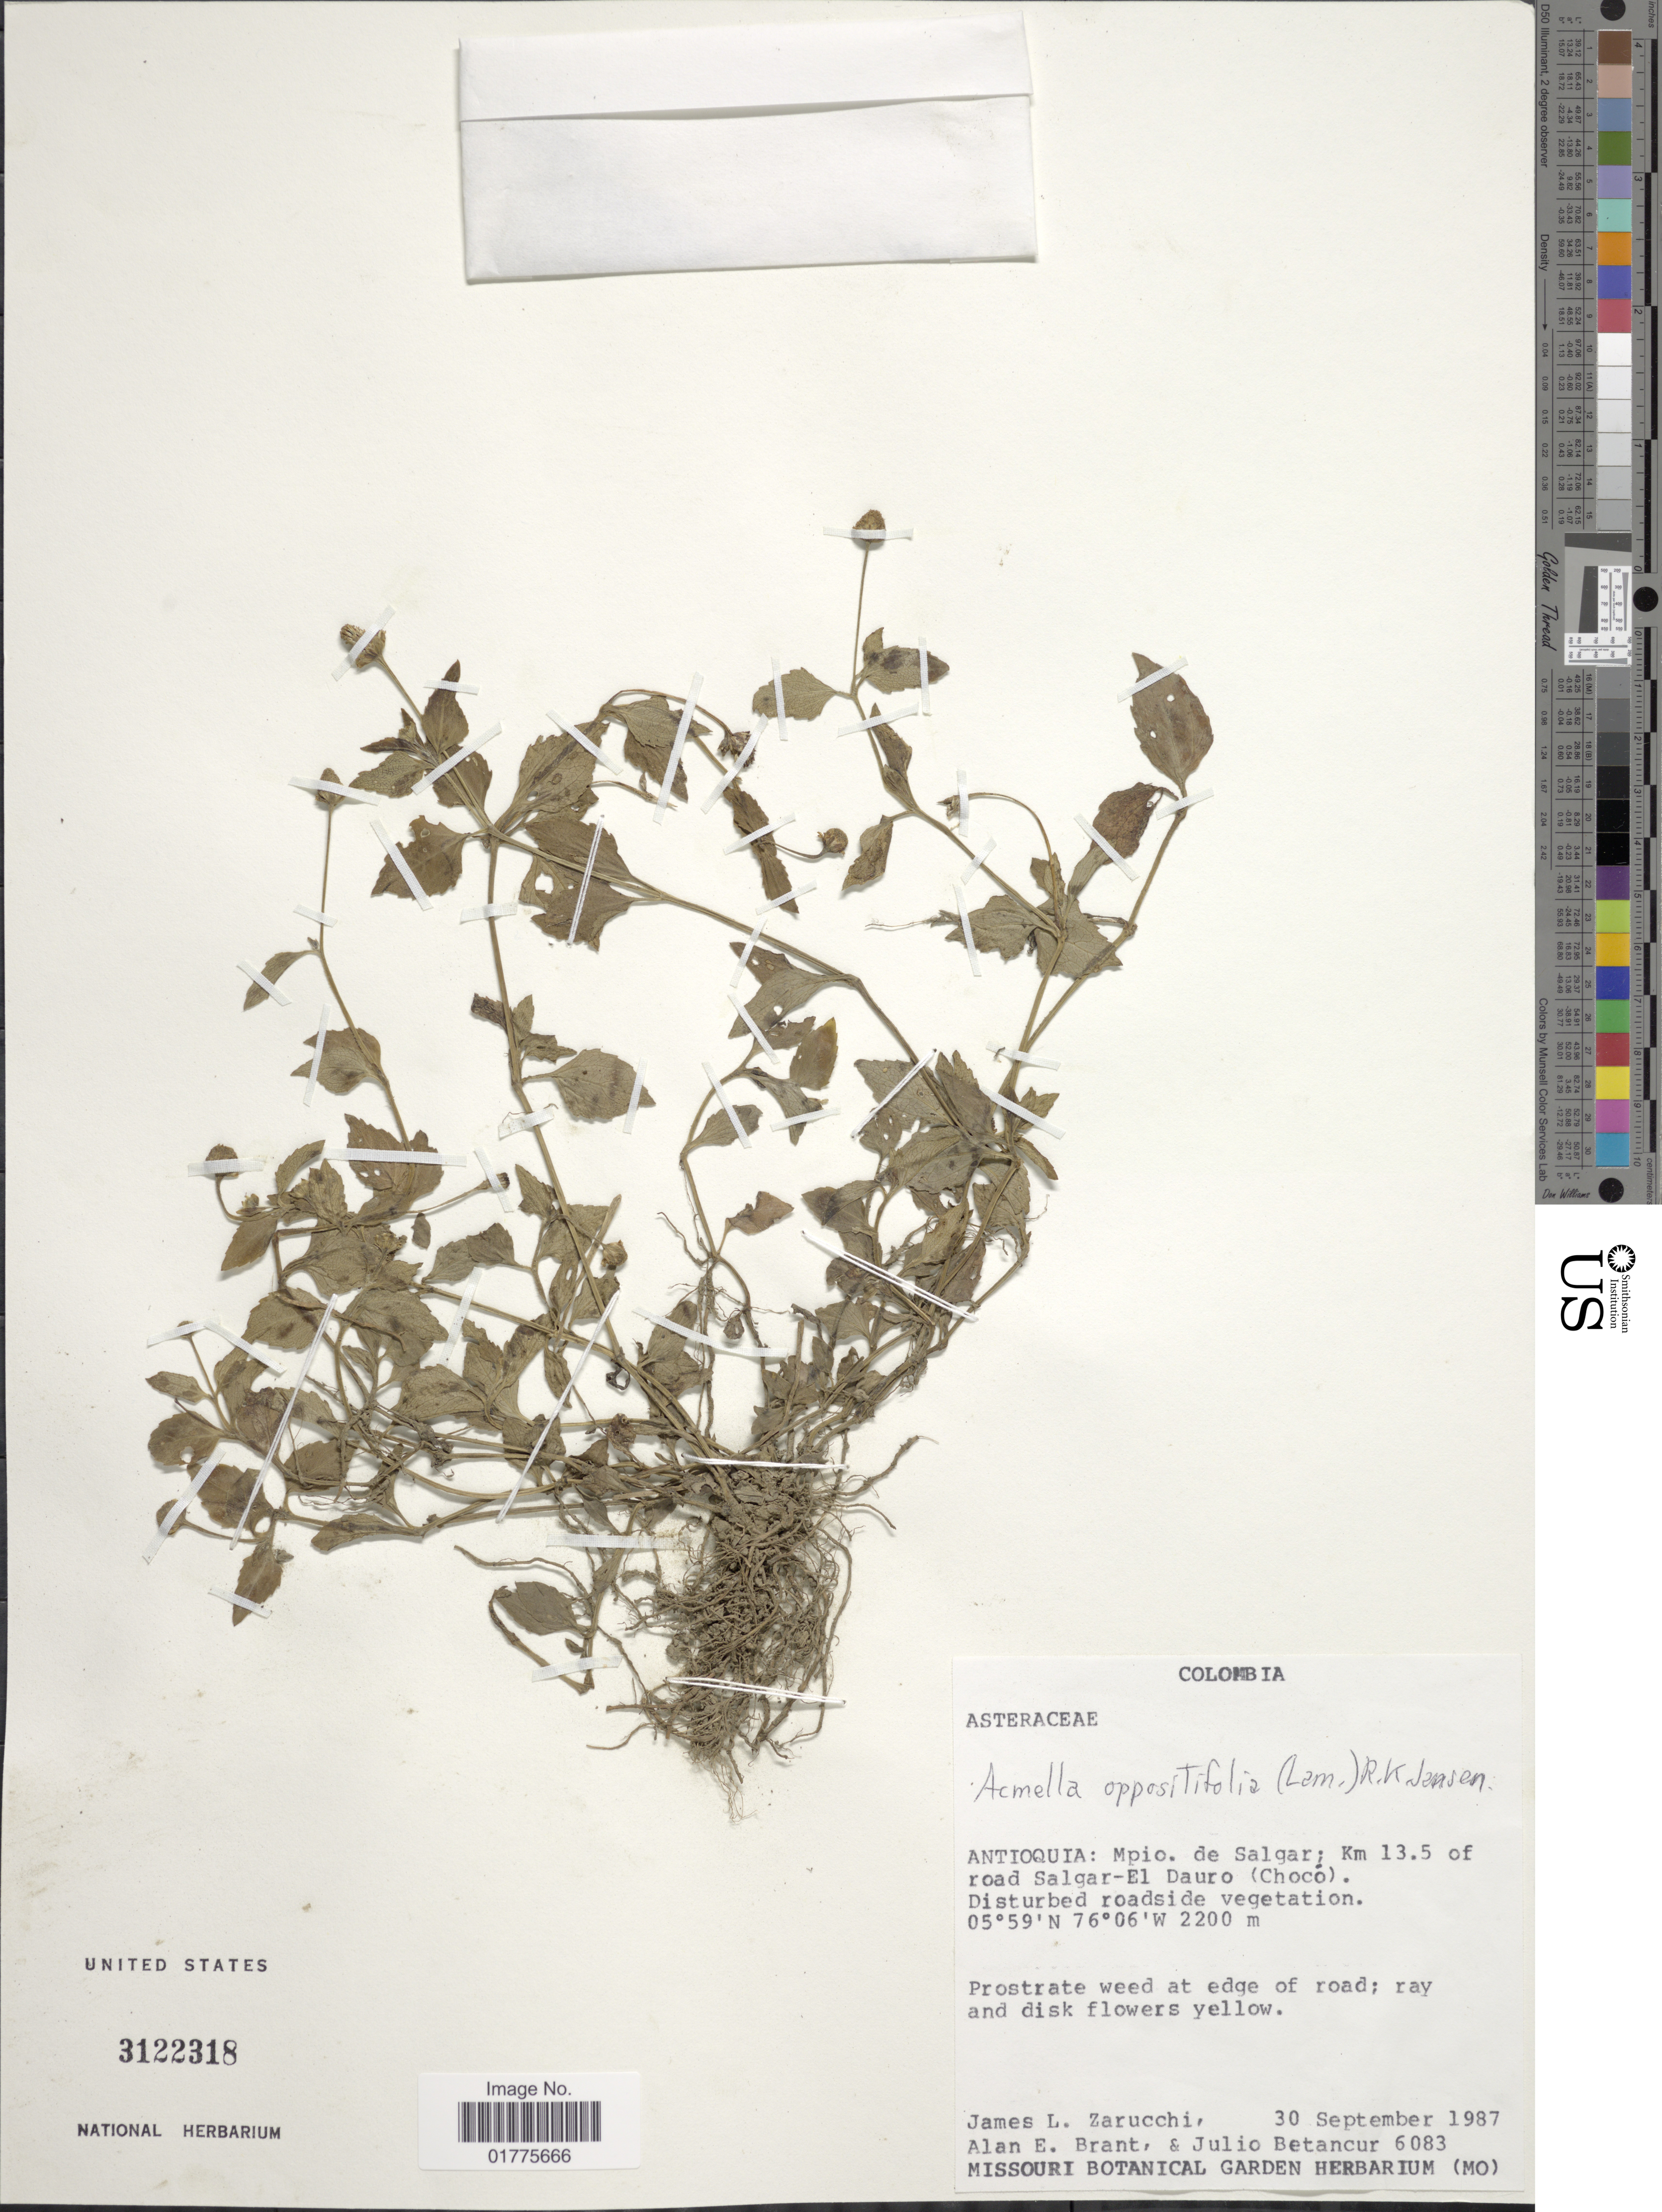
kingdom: Plantae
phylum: Tracheophyta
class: Magnoliopsida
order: Asterales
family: Asteraceae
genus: Acmella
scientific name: Acmella repens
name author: (Walter) Rich.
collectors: J. L. Zarucchi, A. Brant & J. Betancur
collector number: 6083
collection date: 1987-09-30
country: Colombia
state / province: Antioquia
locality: Mpio. de Salgar; Km 13.5 of road Salgar-El dauro (Chocó),, disturbed roadside vegetation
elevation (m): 2200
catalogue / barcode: US 3122318